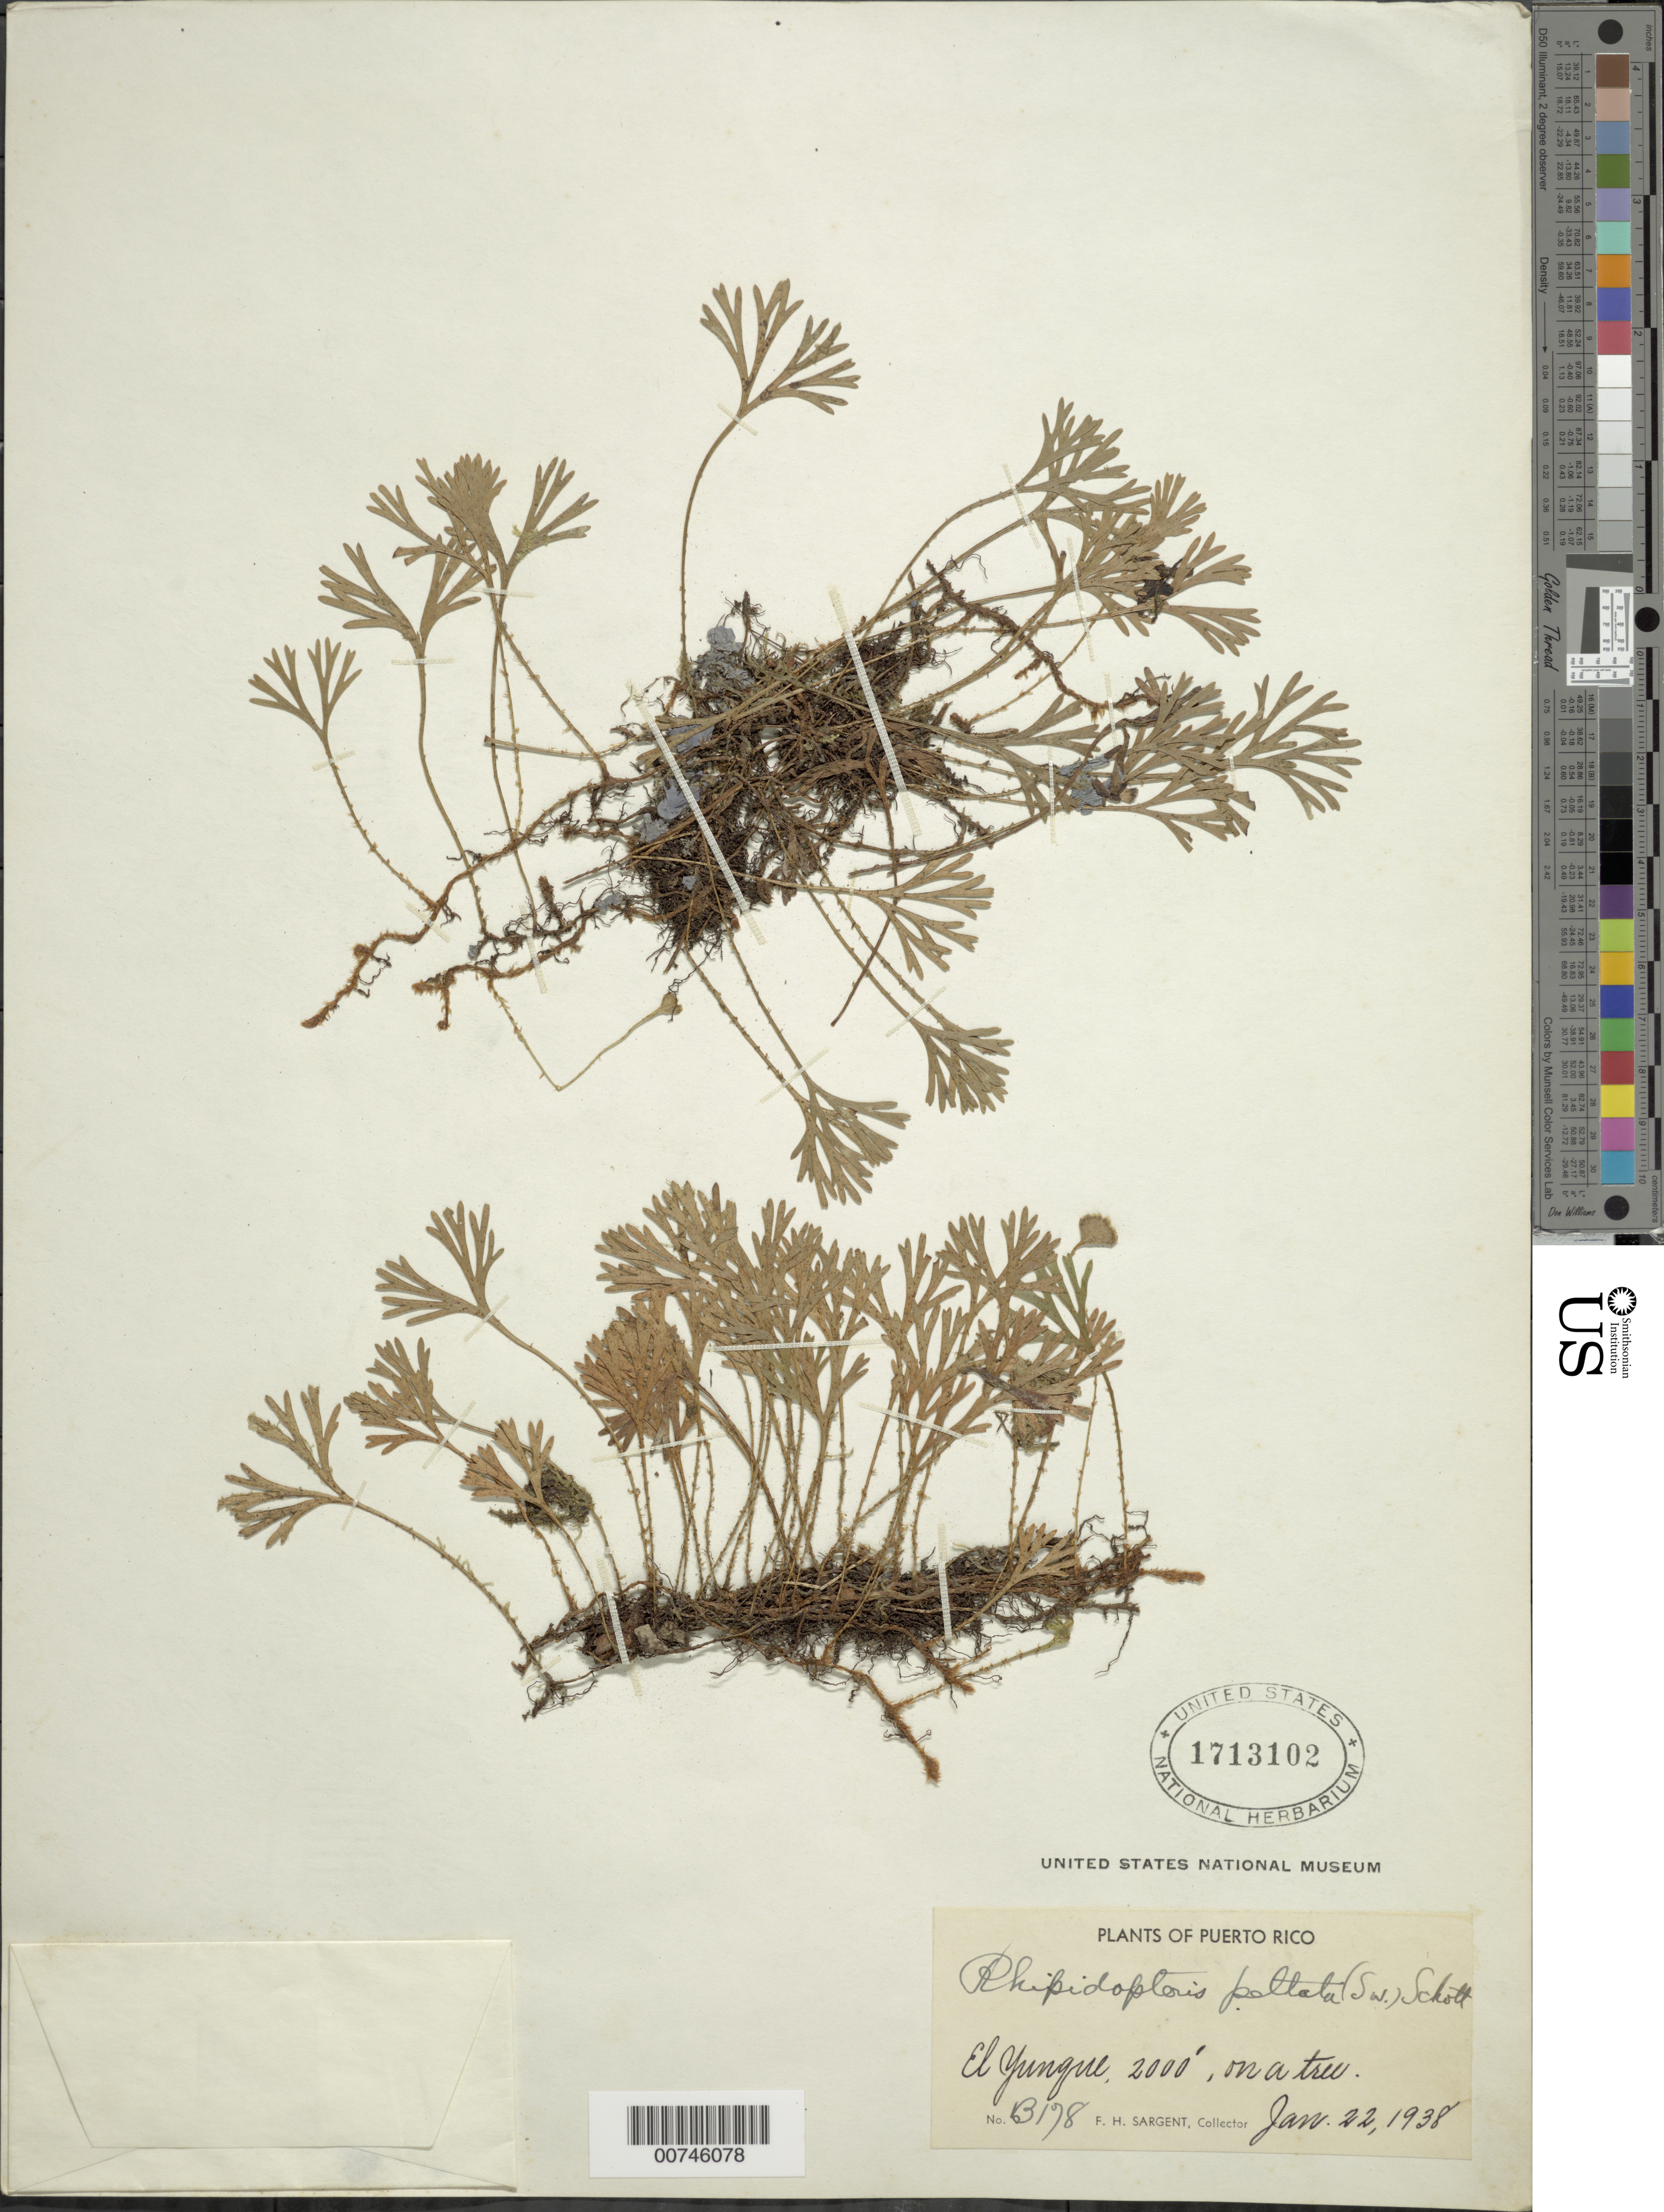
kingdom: Plantae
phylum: Tracheophyta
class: Polypodiopsida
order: Polypodiales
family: Dryopteridaceae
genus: Elaphoglossum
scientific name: Elaphoglossum peltatum f. peltatum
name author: (Sw.) Urb.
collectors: F. H. Sargent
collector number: B178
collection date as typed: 22 Jan 1938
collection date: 1938-01-22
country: Puerto Rico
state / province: Río Grande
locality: El Yunque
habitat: On a tree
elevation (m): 610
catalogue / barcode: US 1713102